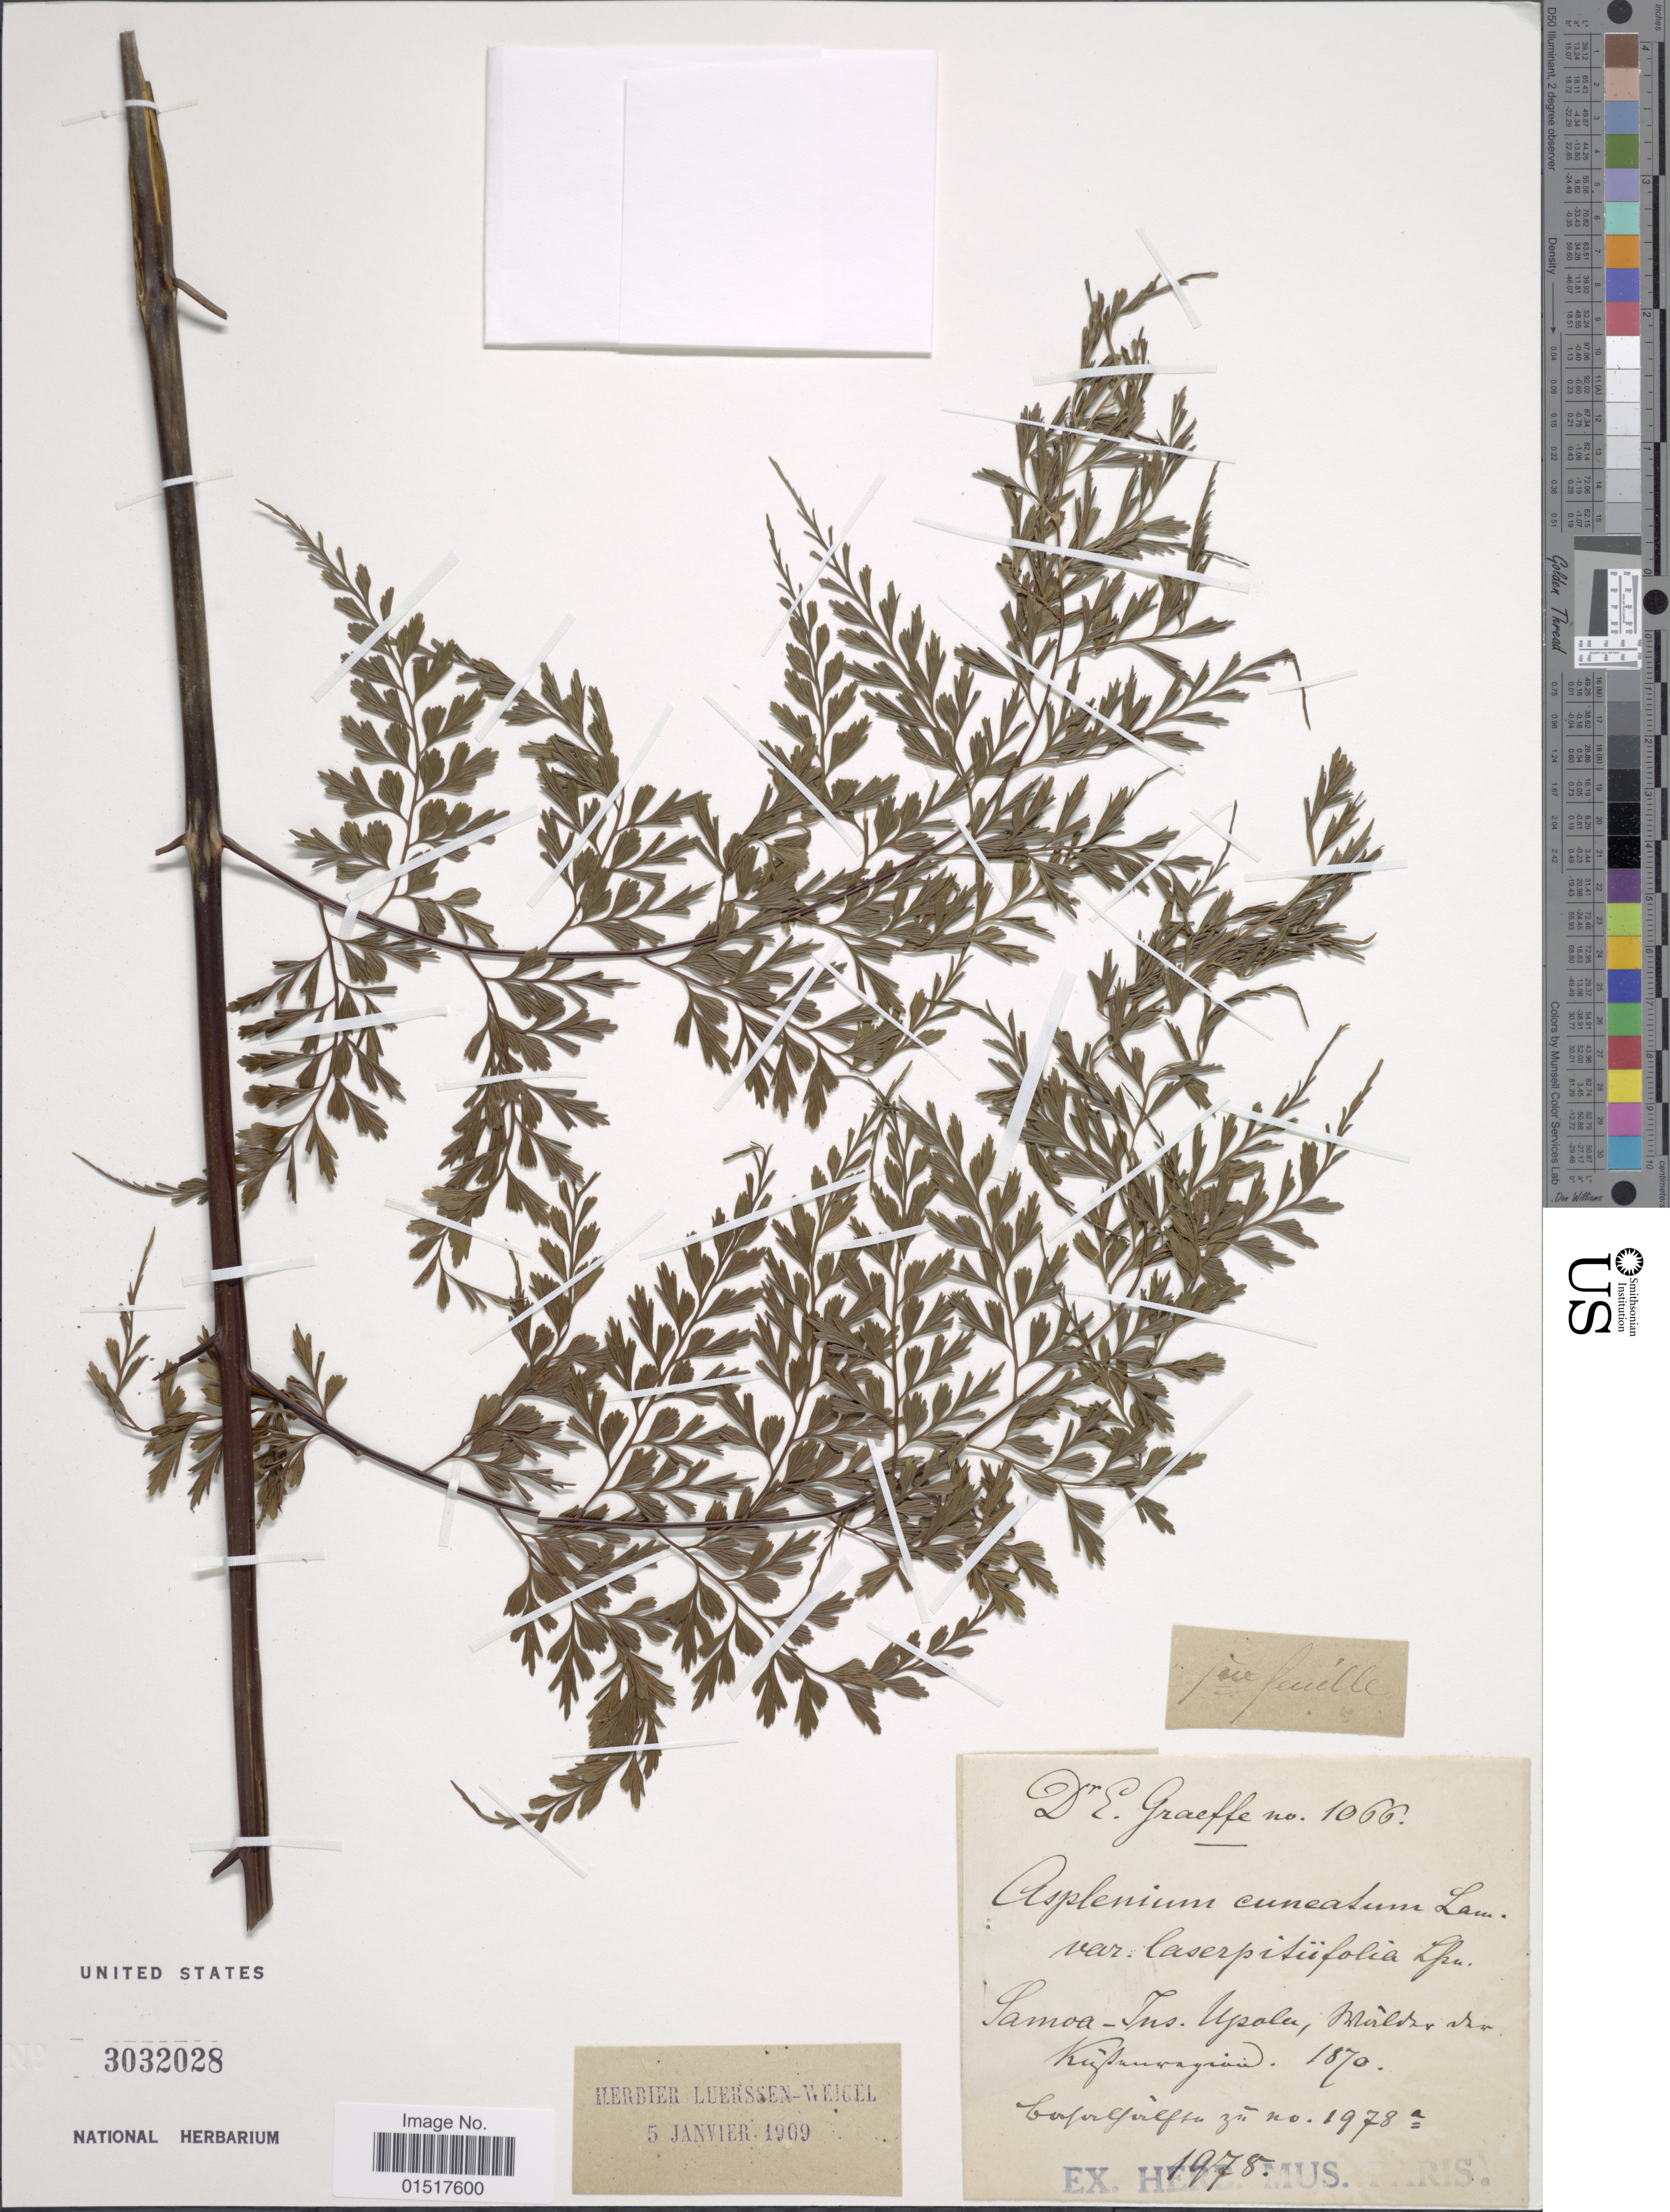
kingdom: Plantae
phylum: Tracheophyta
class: Polypodiopsida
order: Polypodiales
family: Aspleniaceae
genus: Asplenium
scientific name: Asplenium cuneatum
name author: Lam.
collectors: E. Graeffe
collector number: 1066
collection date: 1870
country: Samoa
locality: Samoa-Ins. Upola, [illegible text].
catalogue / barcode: US 3032028